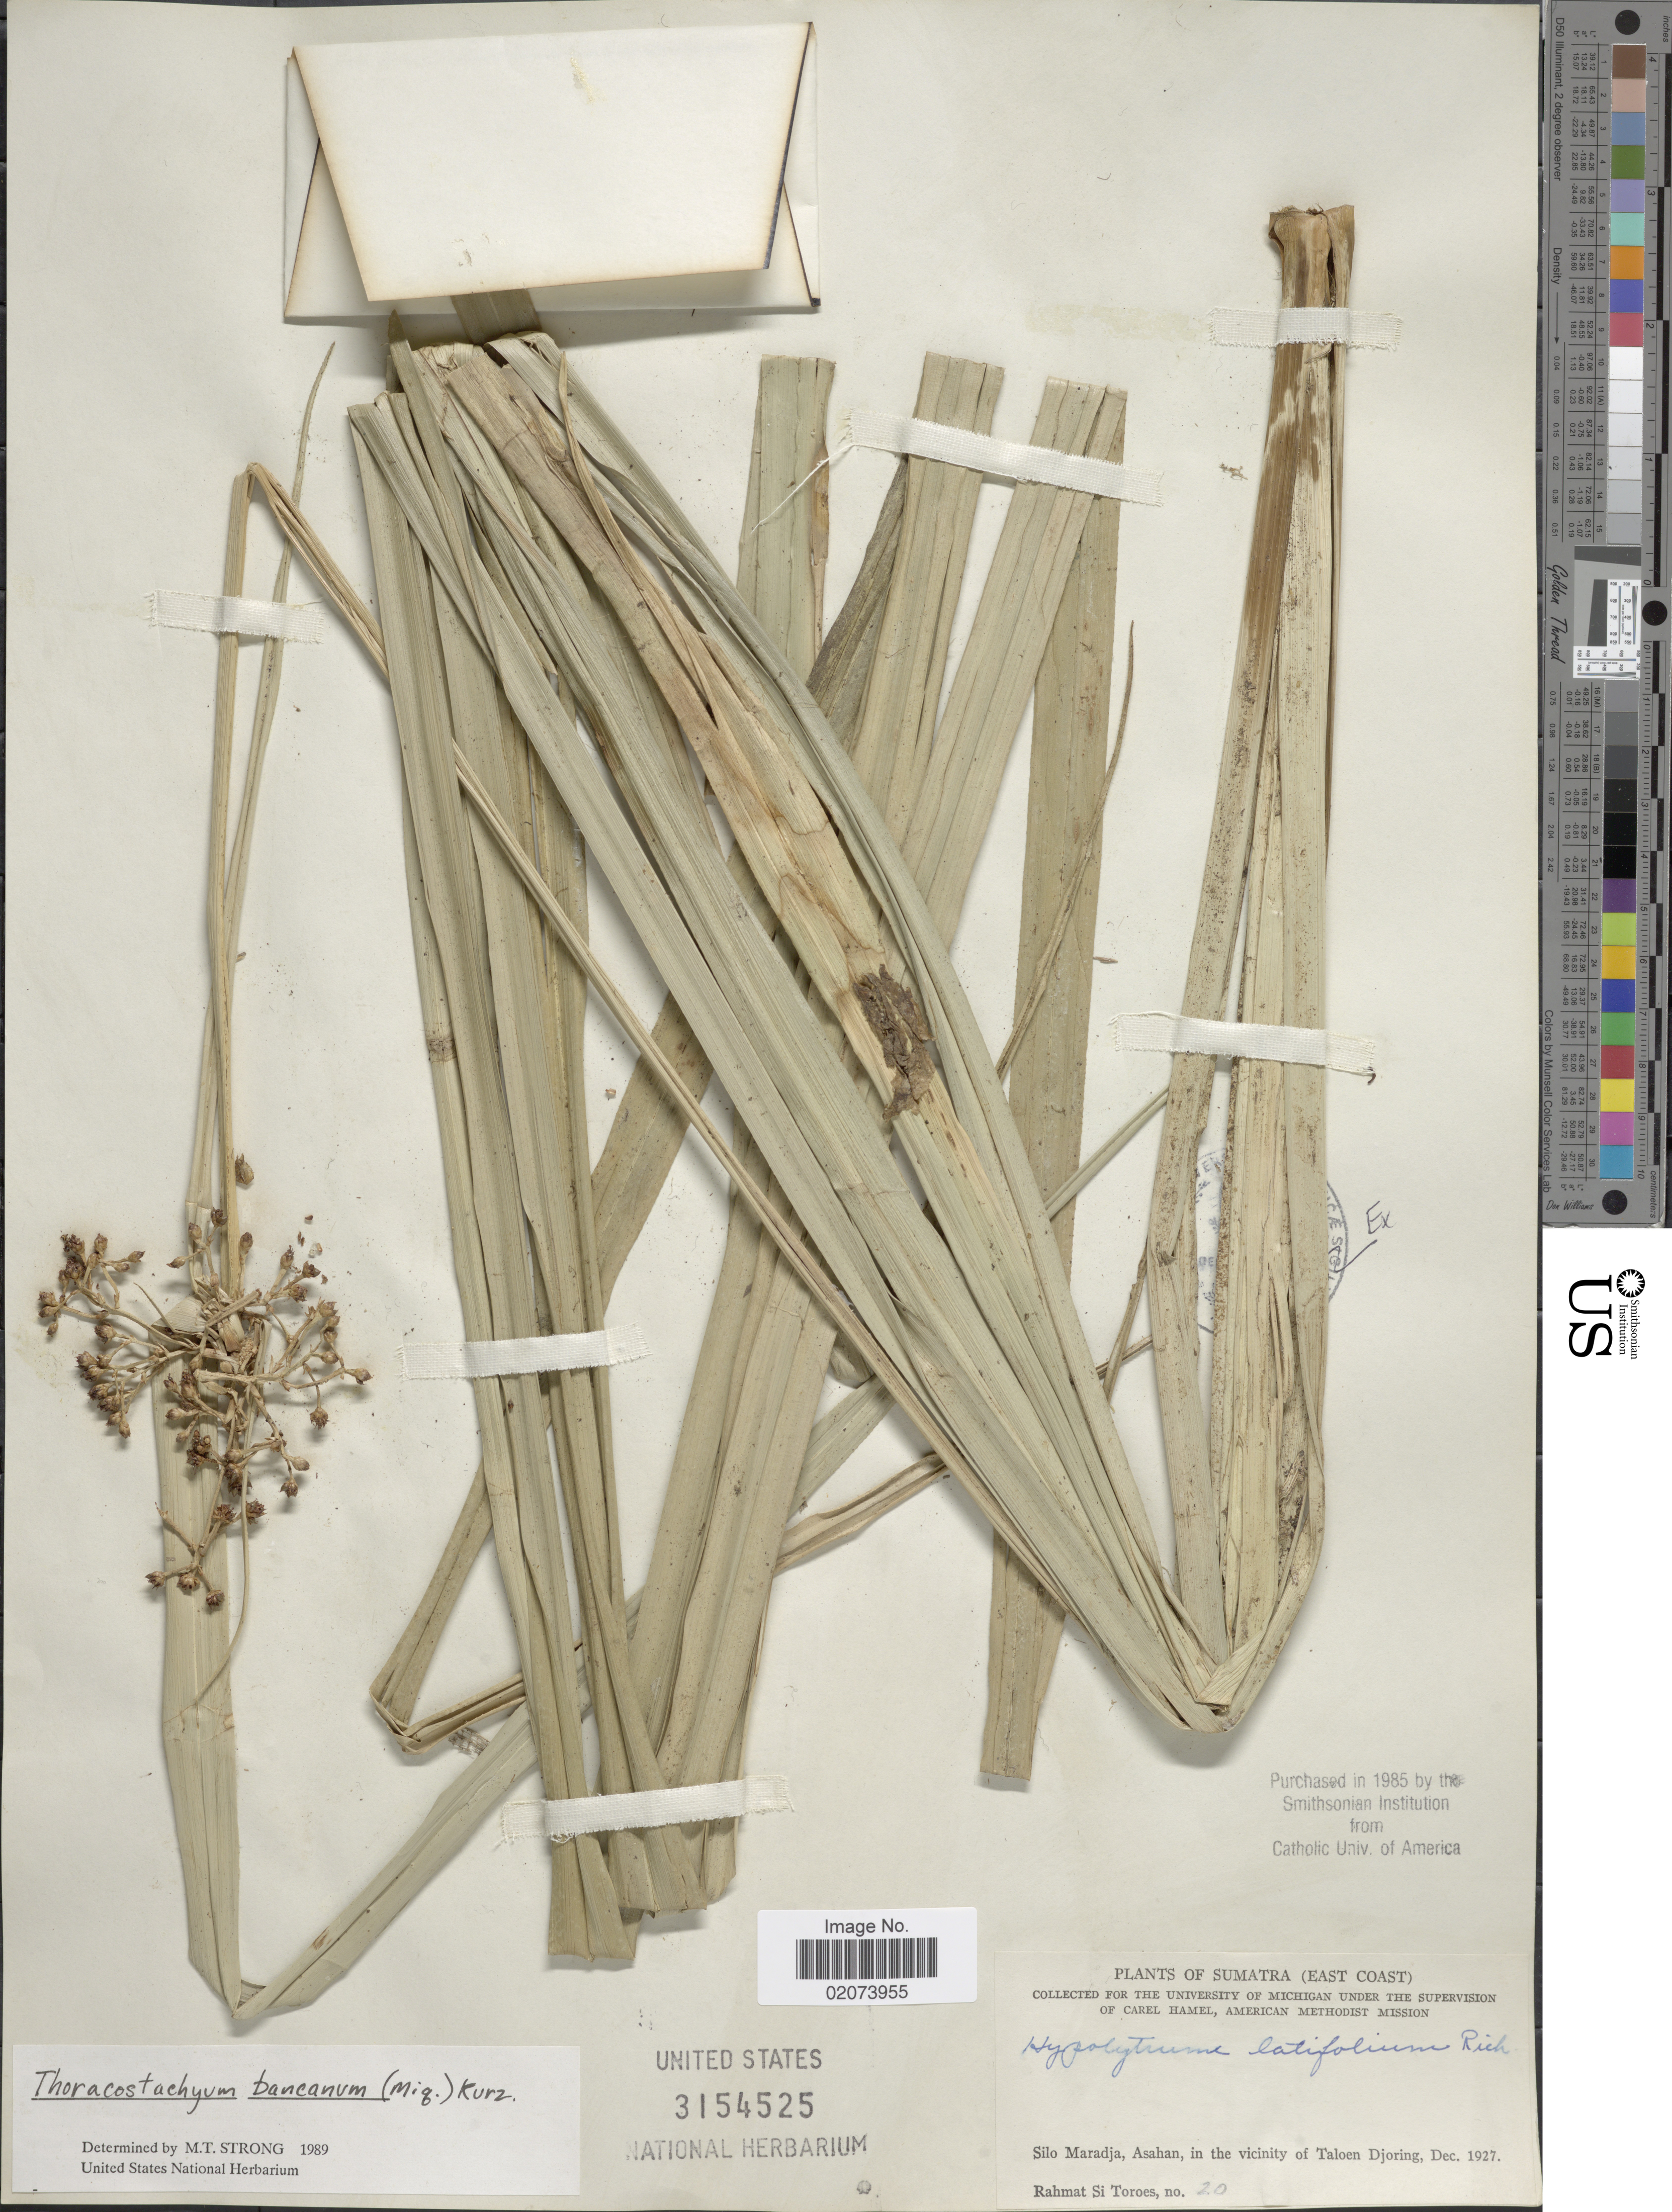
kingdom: Plantae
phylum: Tracheophyta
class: Liliopsida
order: Poales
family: Cyperaceae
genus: Mapania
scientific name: Mapania bancana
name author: (Miq.) Ridl.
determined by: Strong, Mark T., (BOT), Smithsonian Institution - National Museum of Natural History (UNITED STATES)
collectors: Rahmat Si Boeea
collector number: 20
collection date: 1927-12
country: Indonesia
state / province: Sumatra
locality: East Coast, Silo Maradja, Asahan, in the vicinity of Taloen Djoring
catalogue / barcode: US 3154525